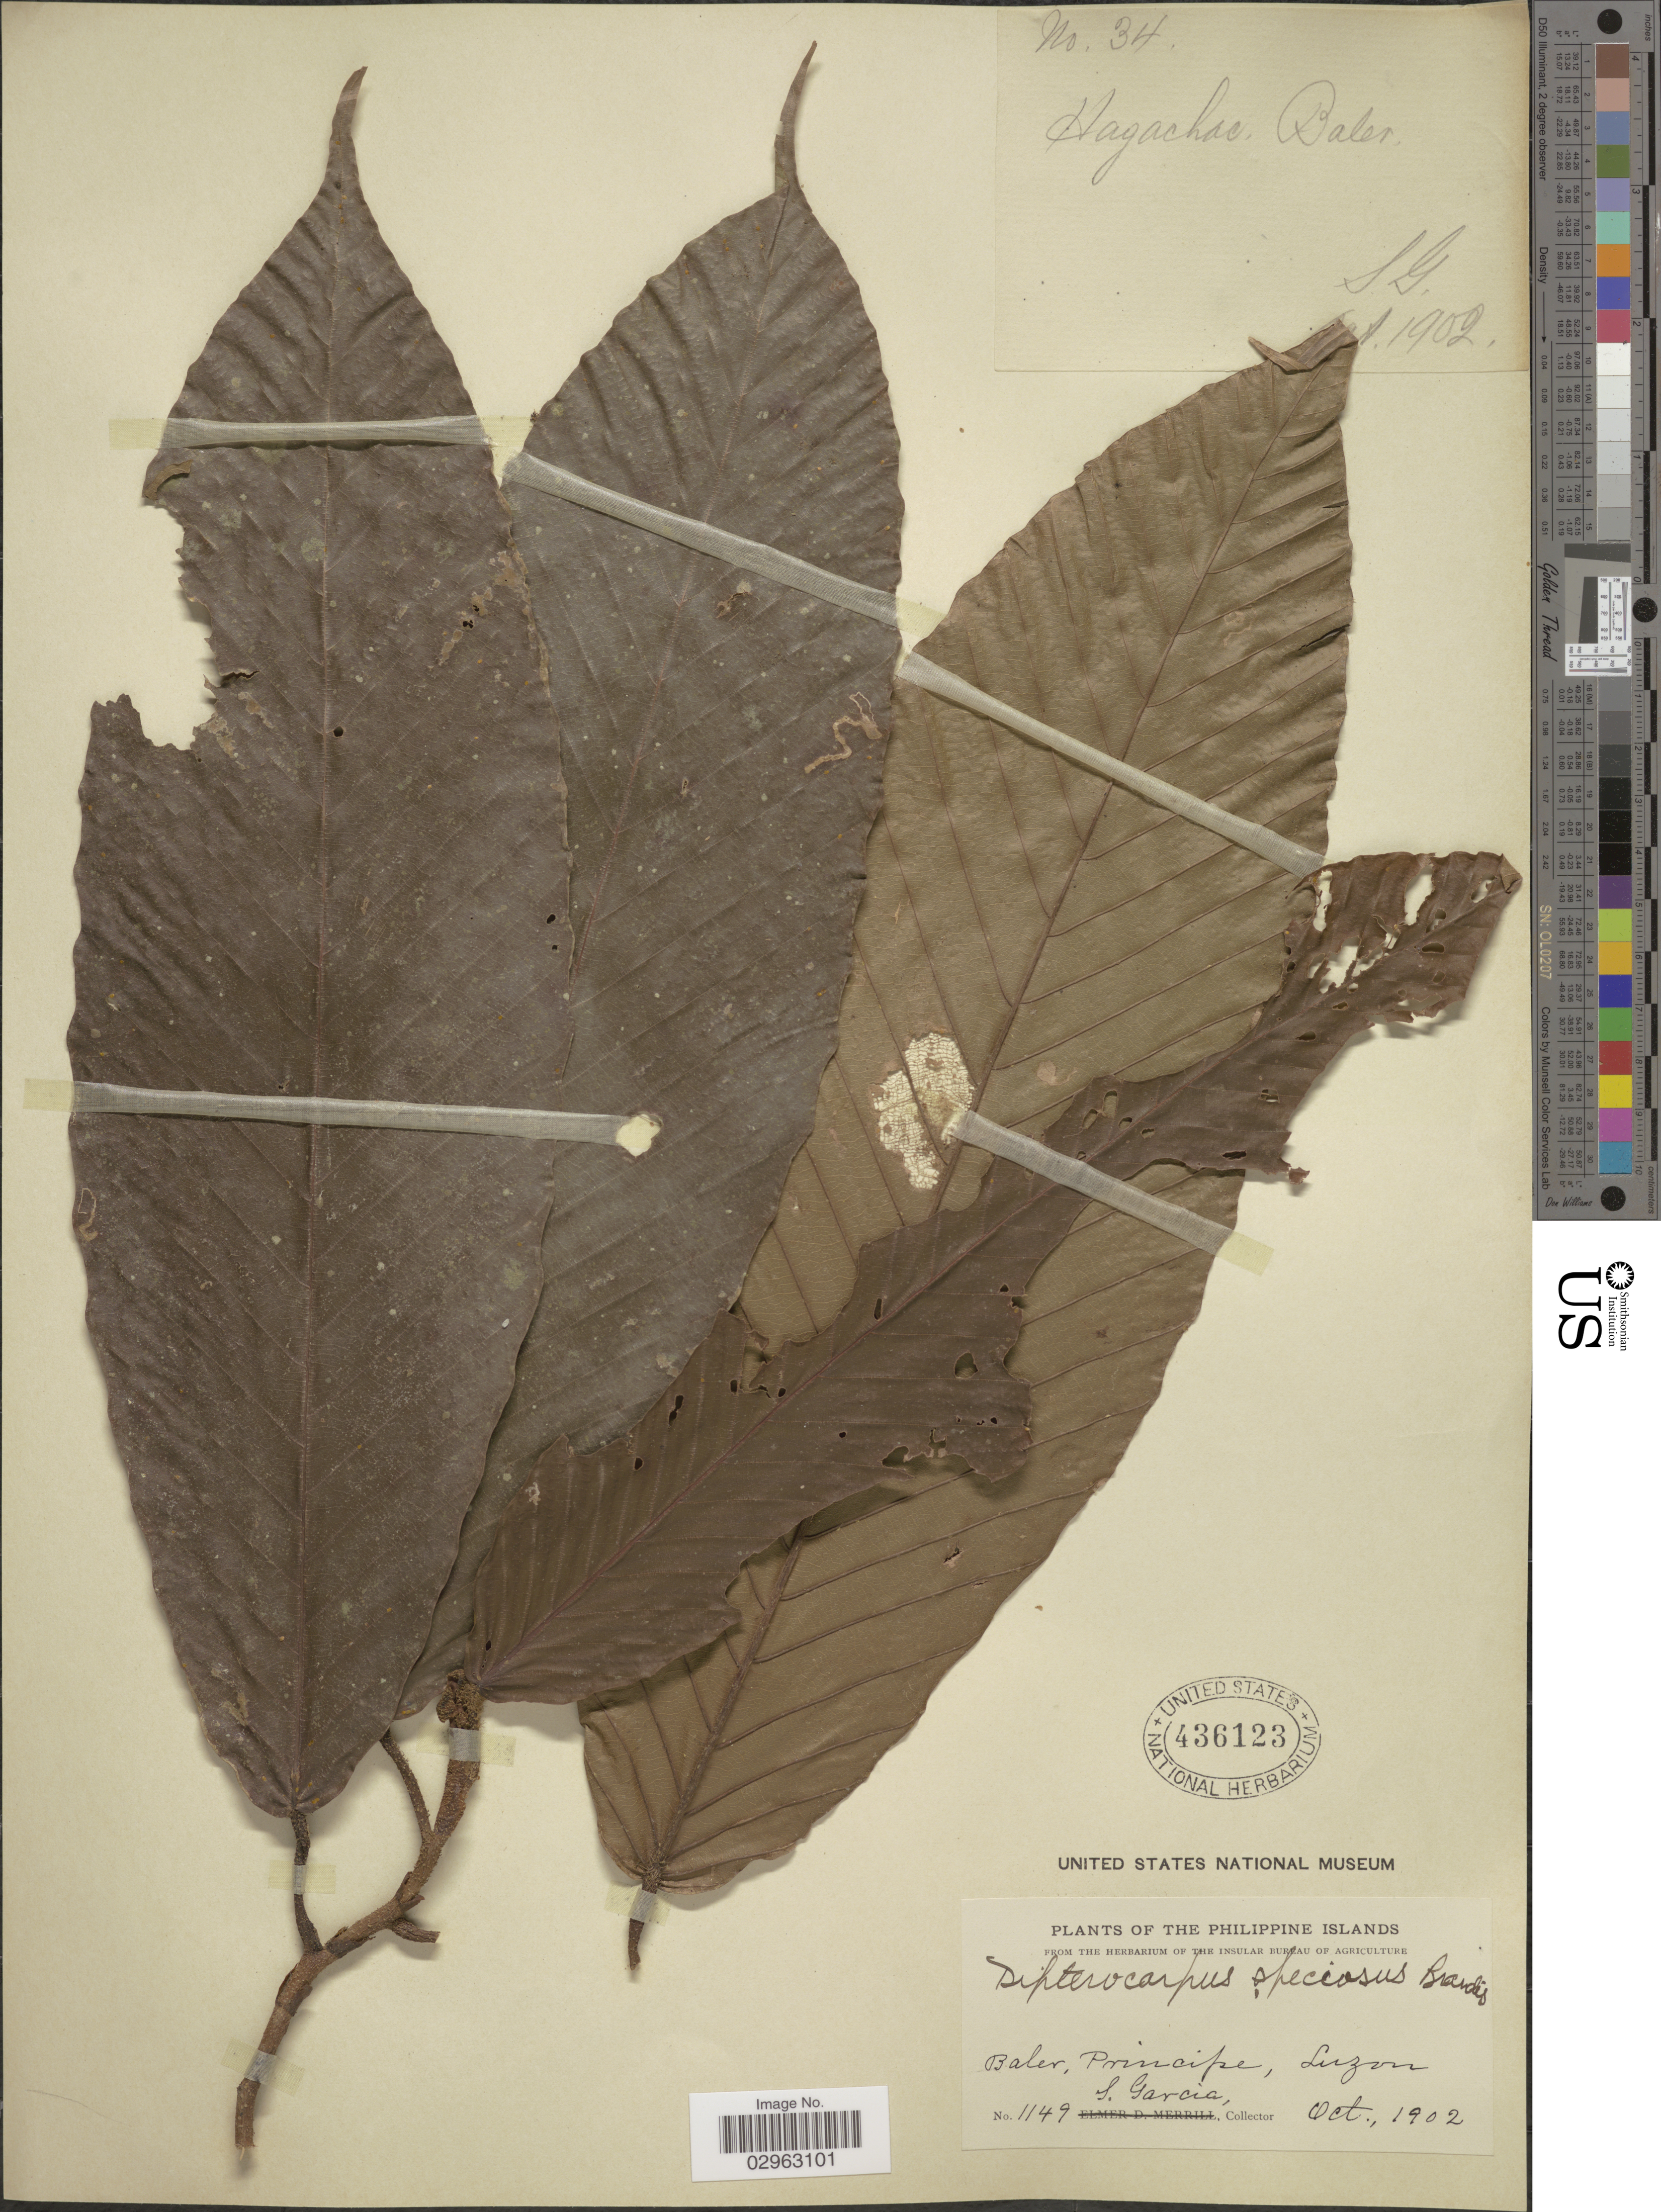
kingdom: Plantae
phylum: Tracheophyta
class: Magnoliopsida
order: Malvales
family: Dipterocarpaceae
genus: Dipterocarpus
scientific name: Dipterocarpus speciosus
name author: Brandis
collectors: S. Garcia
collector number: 1149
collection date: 1902-10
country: Philippines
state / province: Central Luzon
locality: Baler, Principe, Luzon.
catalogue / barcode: US 436123